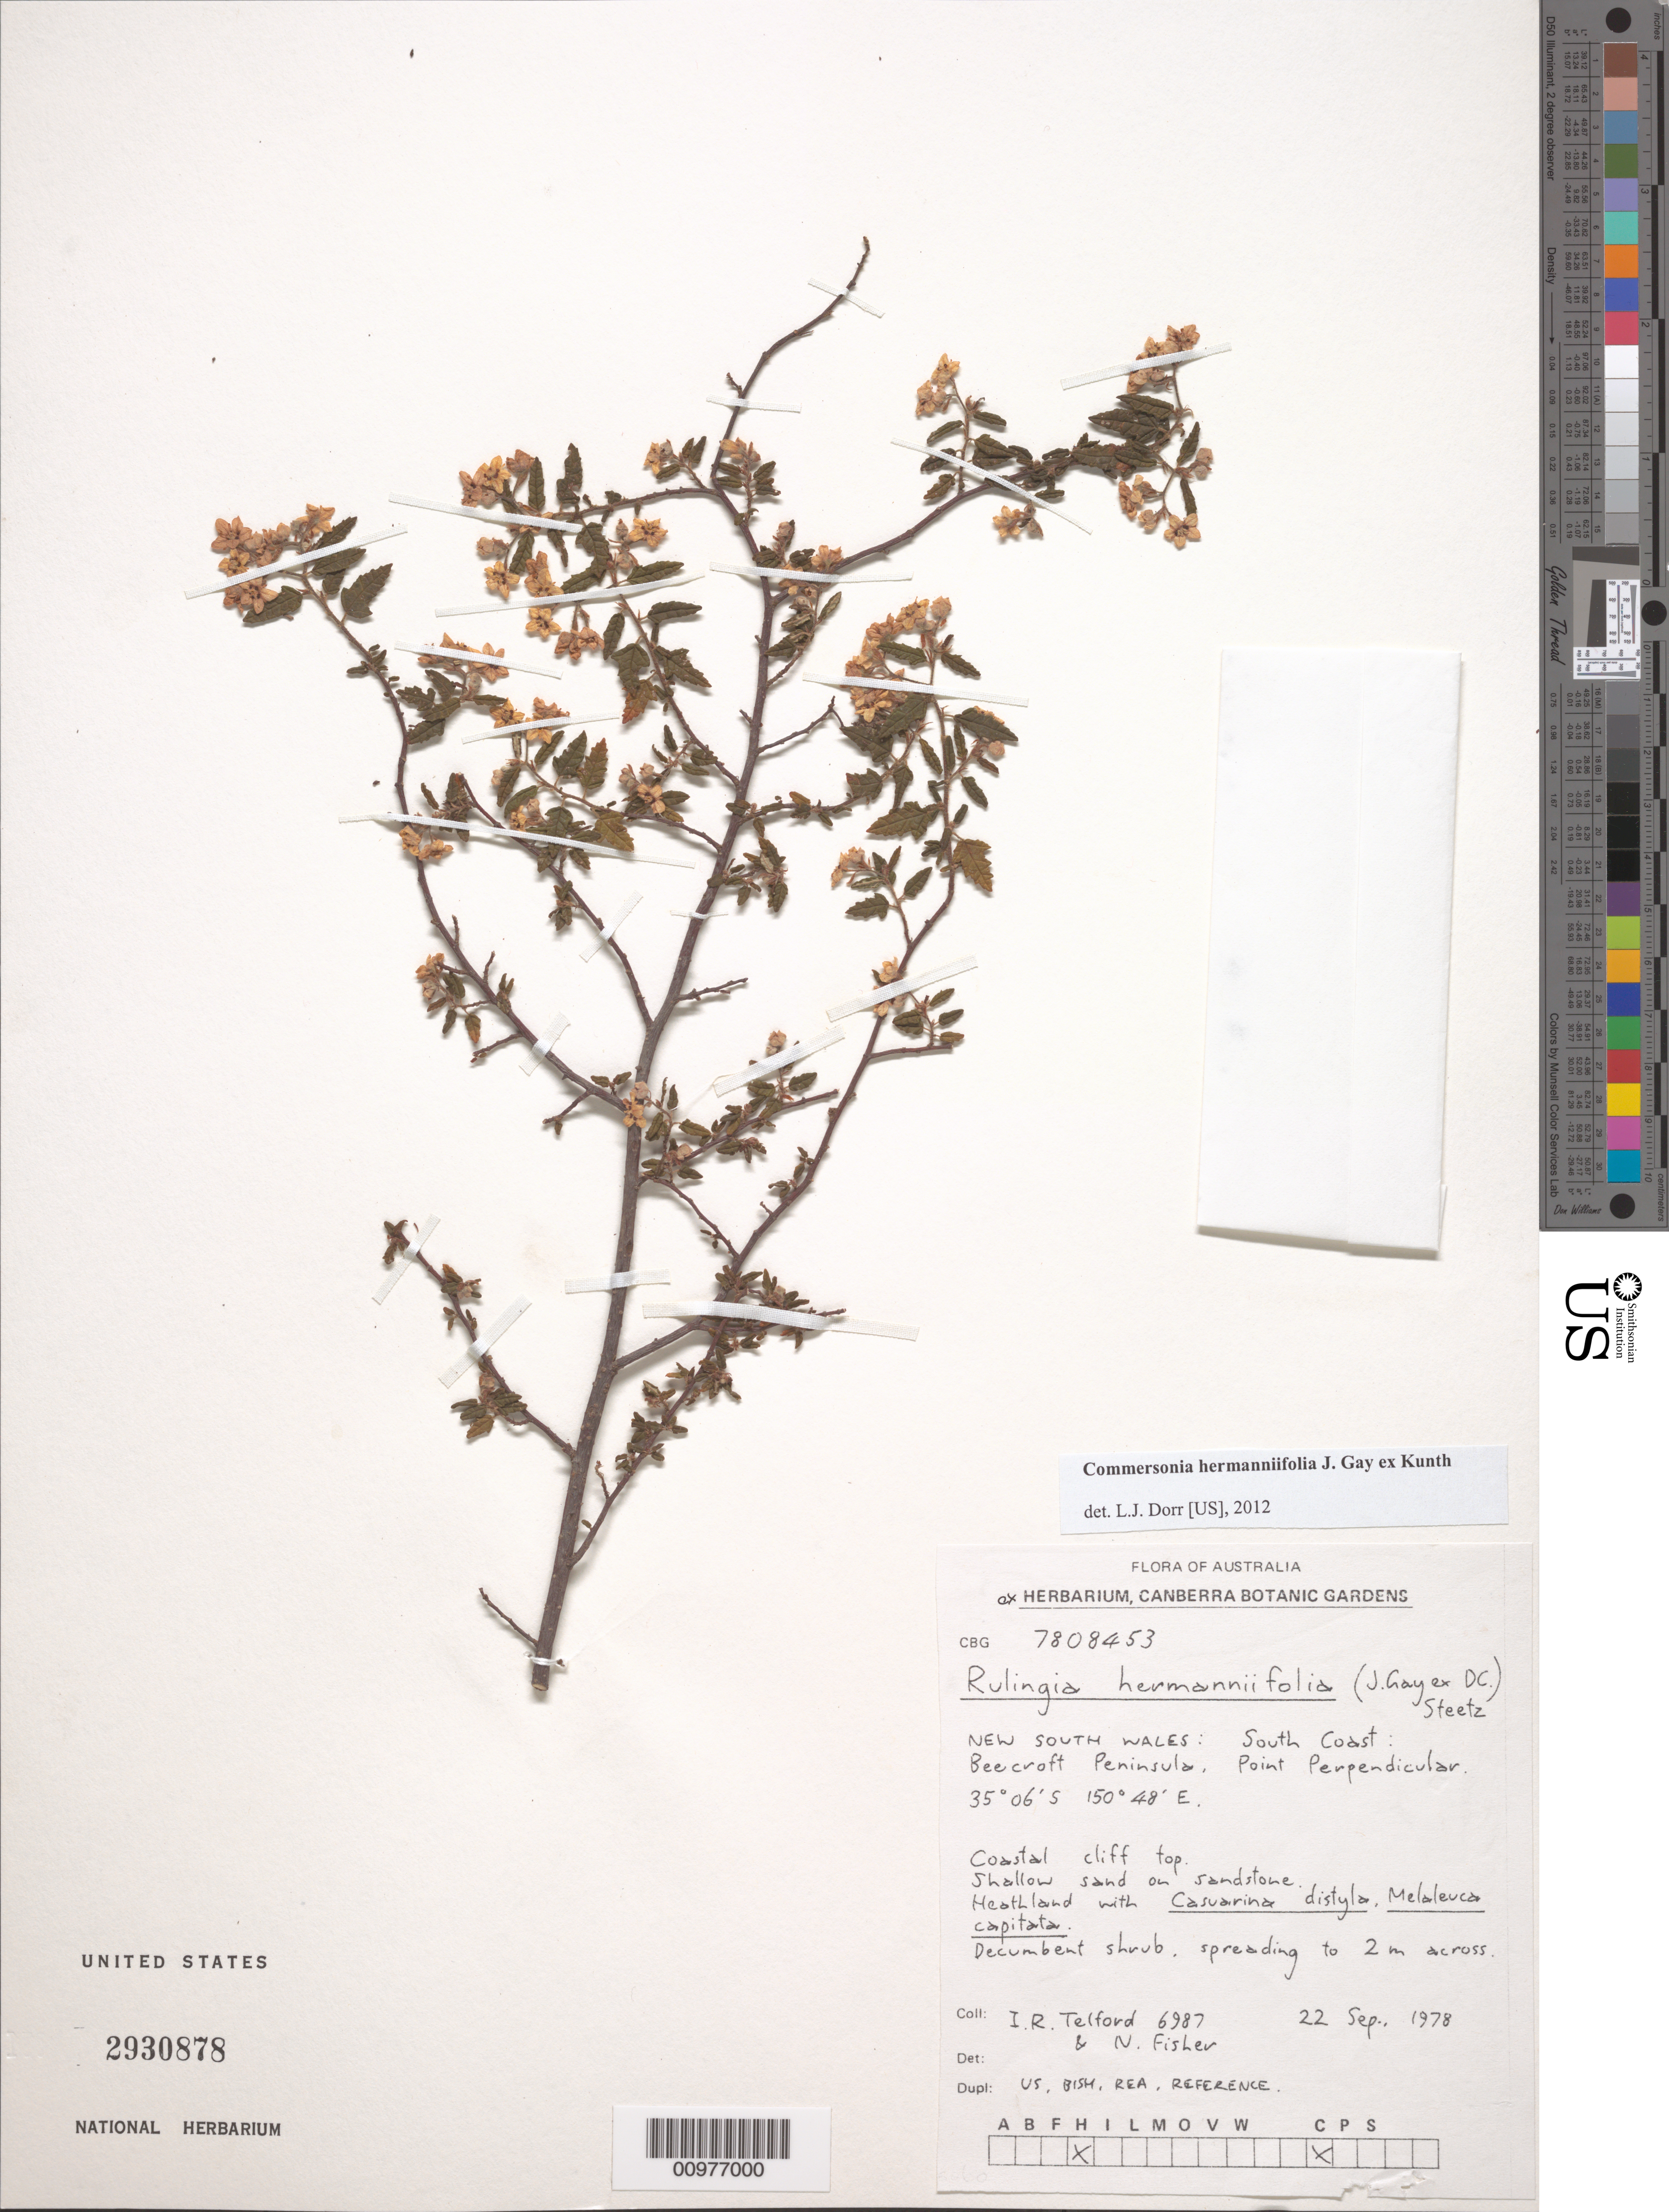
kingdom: Plantae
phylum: Tracheophyta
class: Magnoliopsida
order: Malvales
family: Malvaceae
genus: Commersonia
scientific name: Commersonia hermanniifolia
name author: J. Gay ex Kunth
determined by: Dorr, L. J., (BOT), Smithsonian Institution - National Museum of Natural History (UNITED STATES)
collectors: I. R. Telford & N. Fisher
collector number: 6987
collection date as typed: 22 Sep., 1978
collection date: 1978-09-22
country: Australia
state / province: New South Wales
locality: South Coast: Beecroft Peninsula, Point Perpendicular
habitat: coastal cliff top.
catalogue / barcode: US 2930878